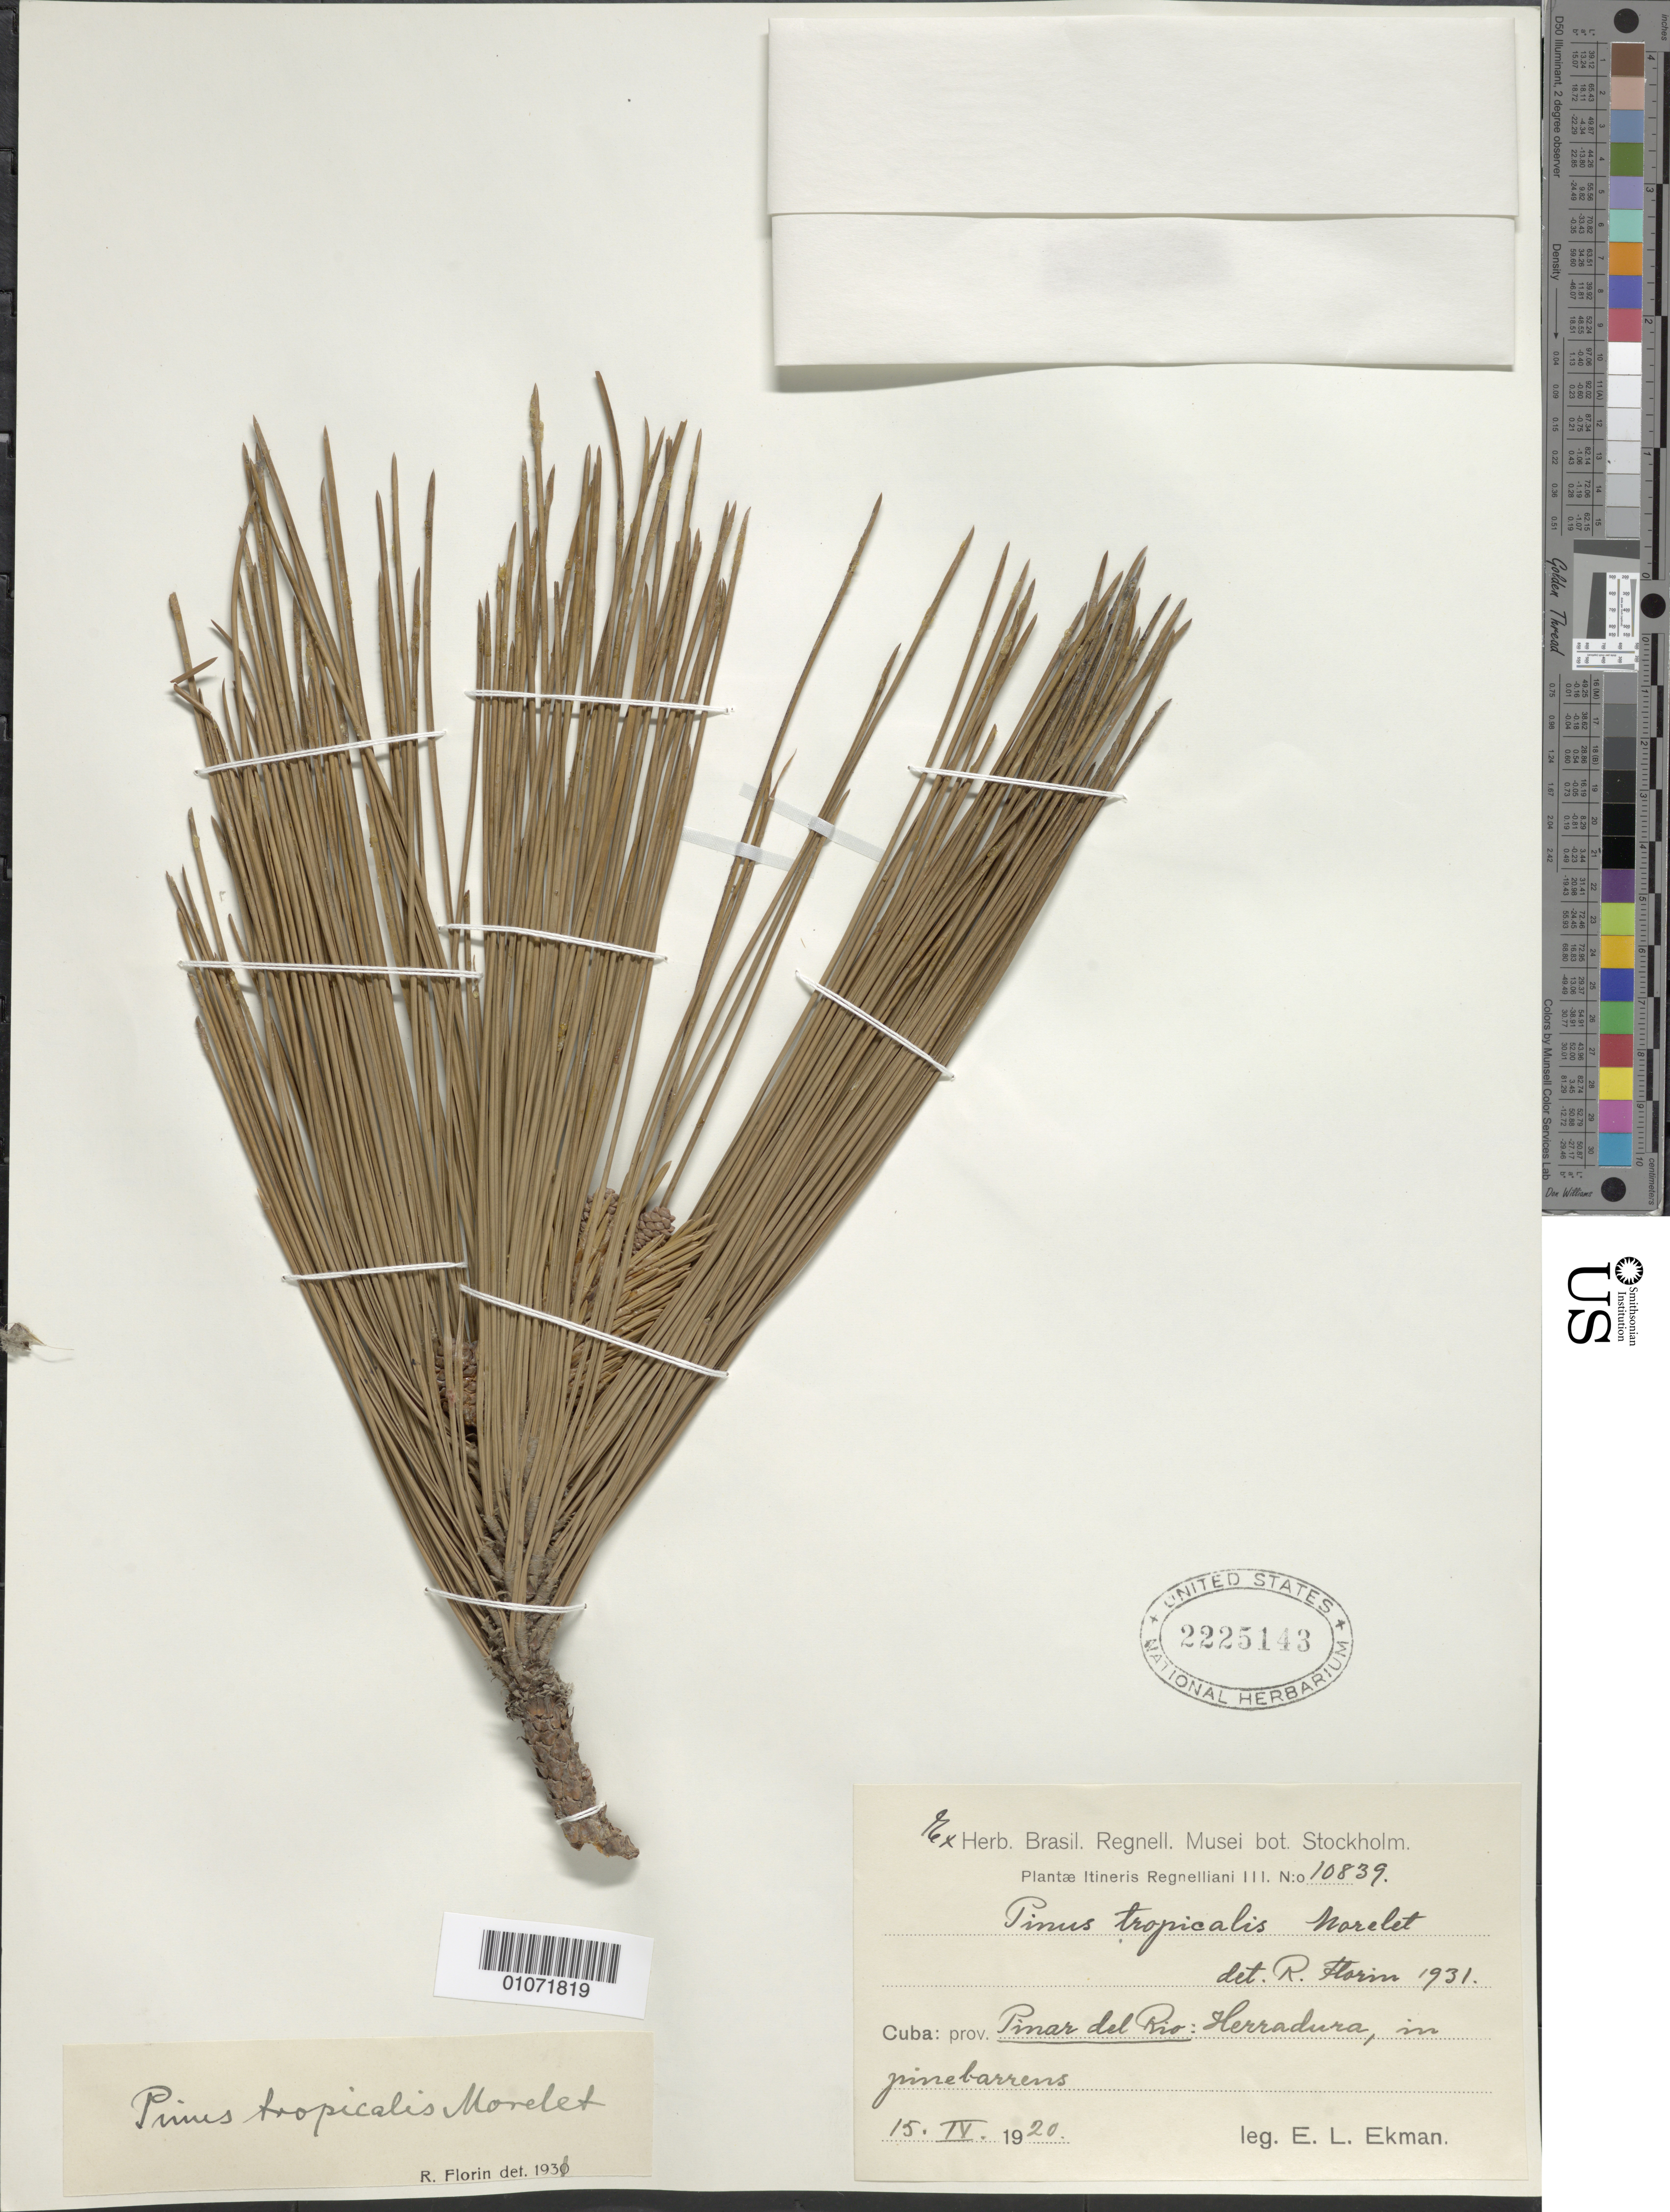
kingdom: Plantae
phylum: Tracheophyta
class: Pinopsida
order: Pinales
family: Pinaceae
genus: Pinus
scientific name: Pinus tropicalis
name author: Morelet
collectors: E. L. Ekman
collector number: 10839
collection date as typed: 15 Apr 1920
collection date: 1920-04-15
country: Cuba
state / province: Pinar del Rio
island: Cuba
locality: Pinar del Rio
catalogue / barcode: US 2225143